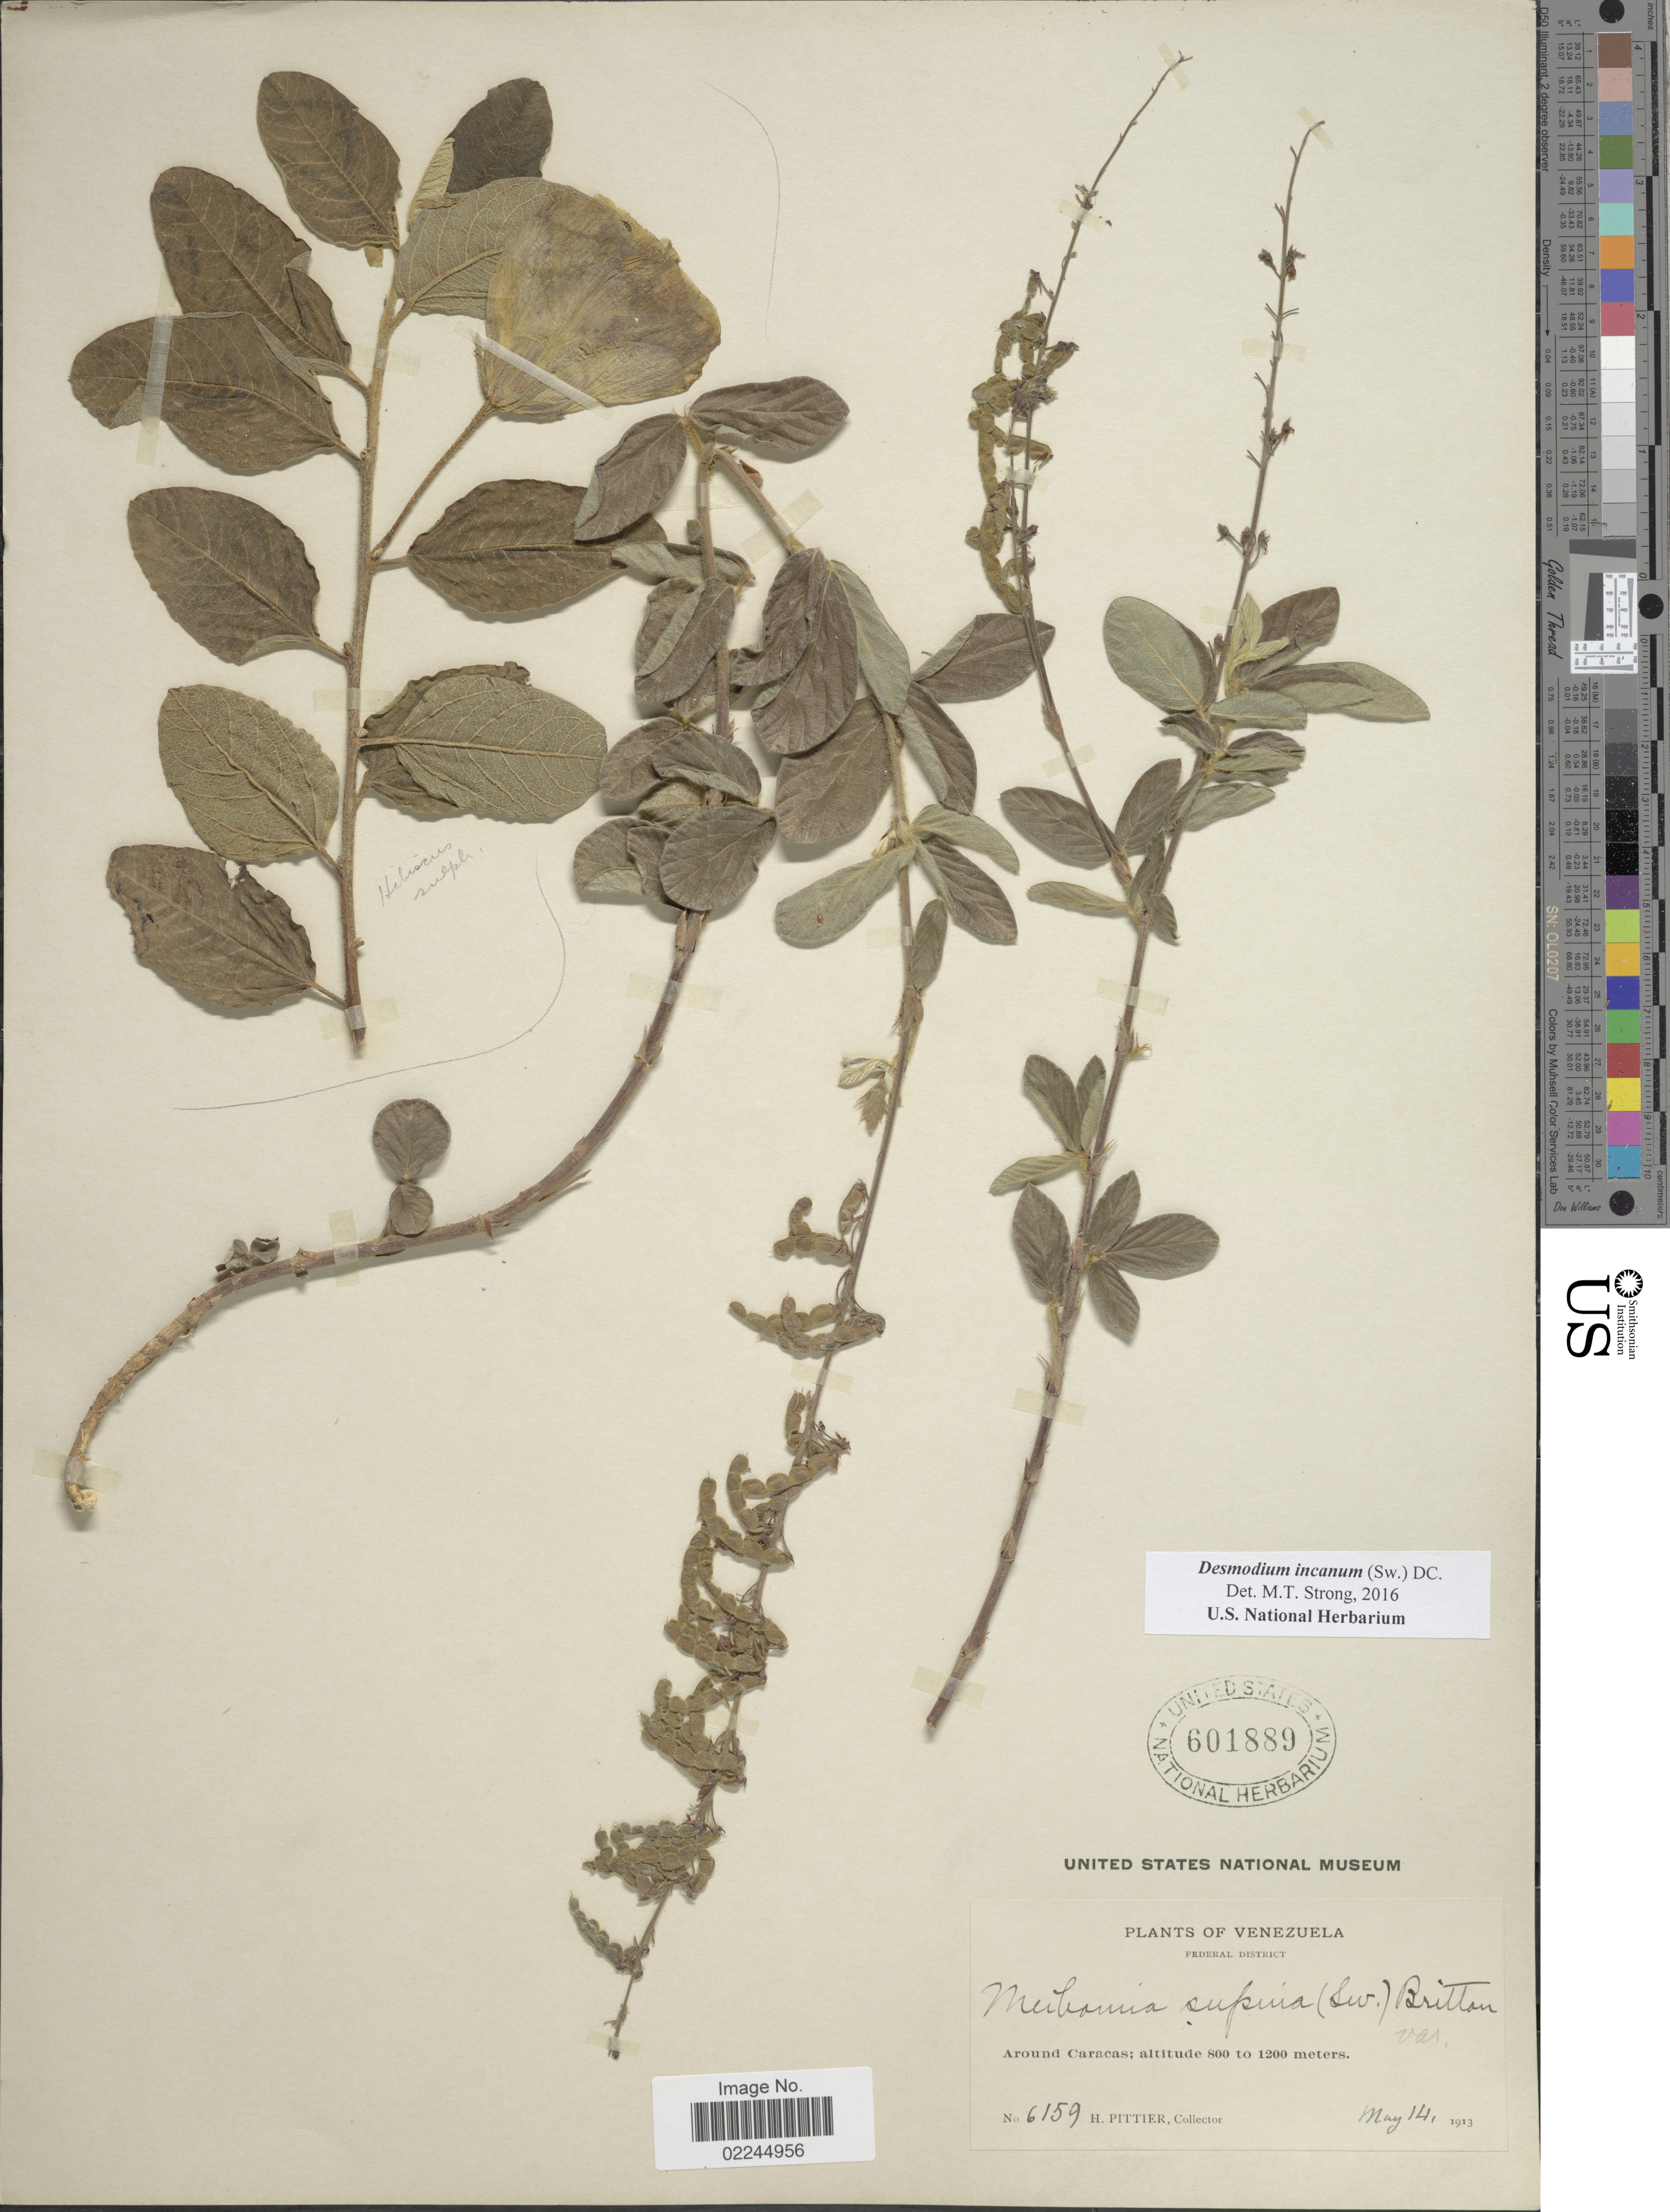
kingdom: Plantae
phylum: Tracheophyta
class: Magnoliopsida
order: Fabales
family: Fabaceae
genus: Desmodium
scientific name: Desmodium incanum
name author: (Sw.) DC.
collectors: H. F. Pittier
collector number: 6159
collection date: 1913-05-14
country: Venezuela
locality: Federal District, around Caracas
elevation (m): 800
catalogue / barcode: US 601889